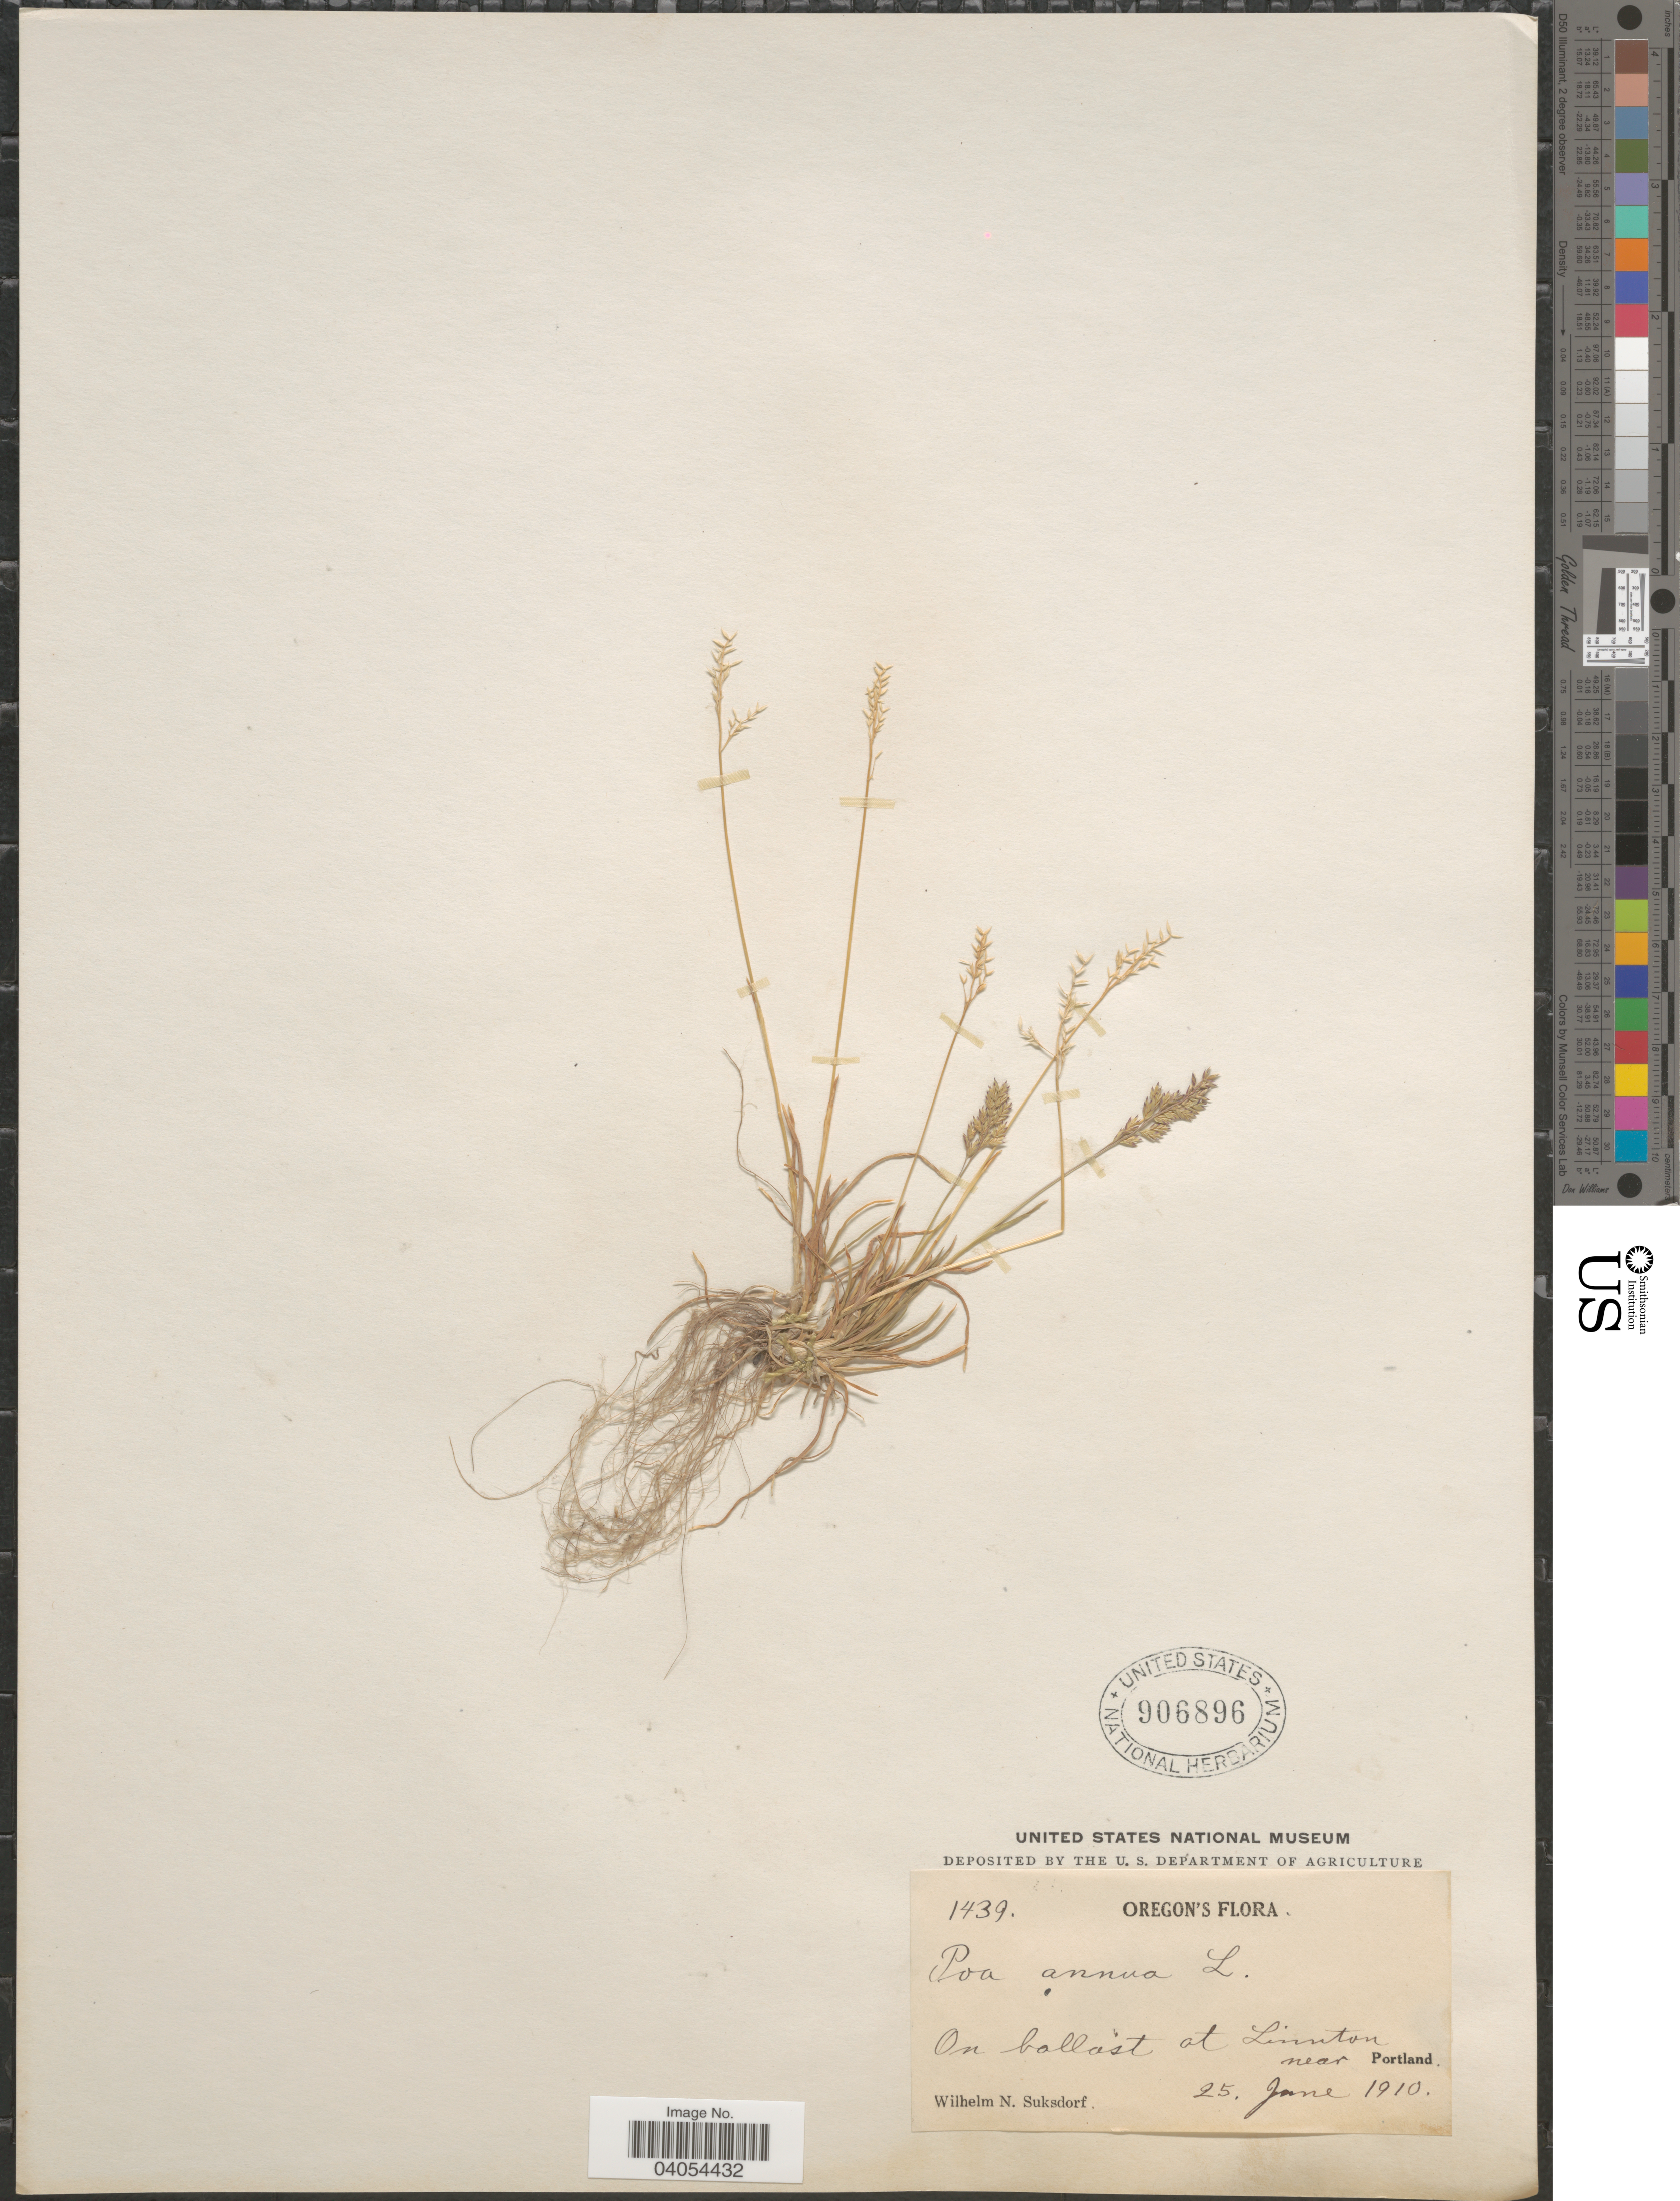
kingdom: Plantae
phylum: Tracheophyta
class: Liliopsida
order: Poales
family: Poaceae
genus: Poa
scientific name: Poa annua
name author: L.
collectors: W. N. Suksdorf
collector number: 1439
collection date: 1910-06-25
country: United States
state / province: Oregon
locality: On ballast at Linnton near Portland.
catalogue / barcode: US 906896